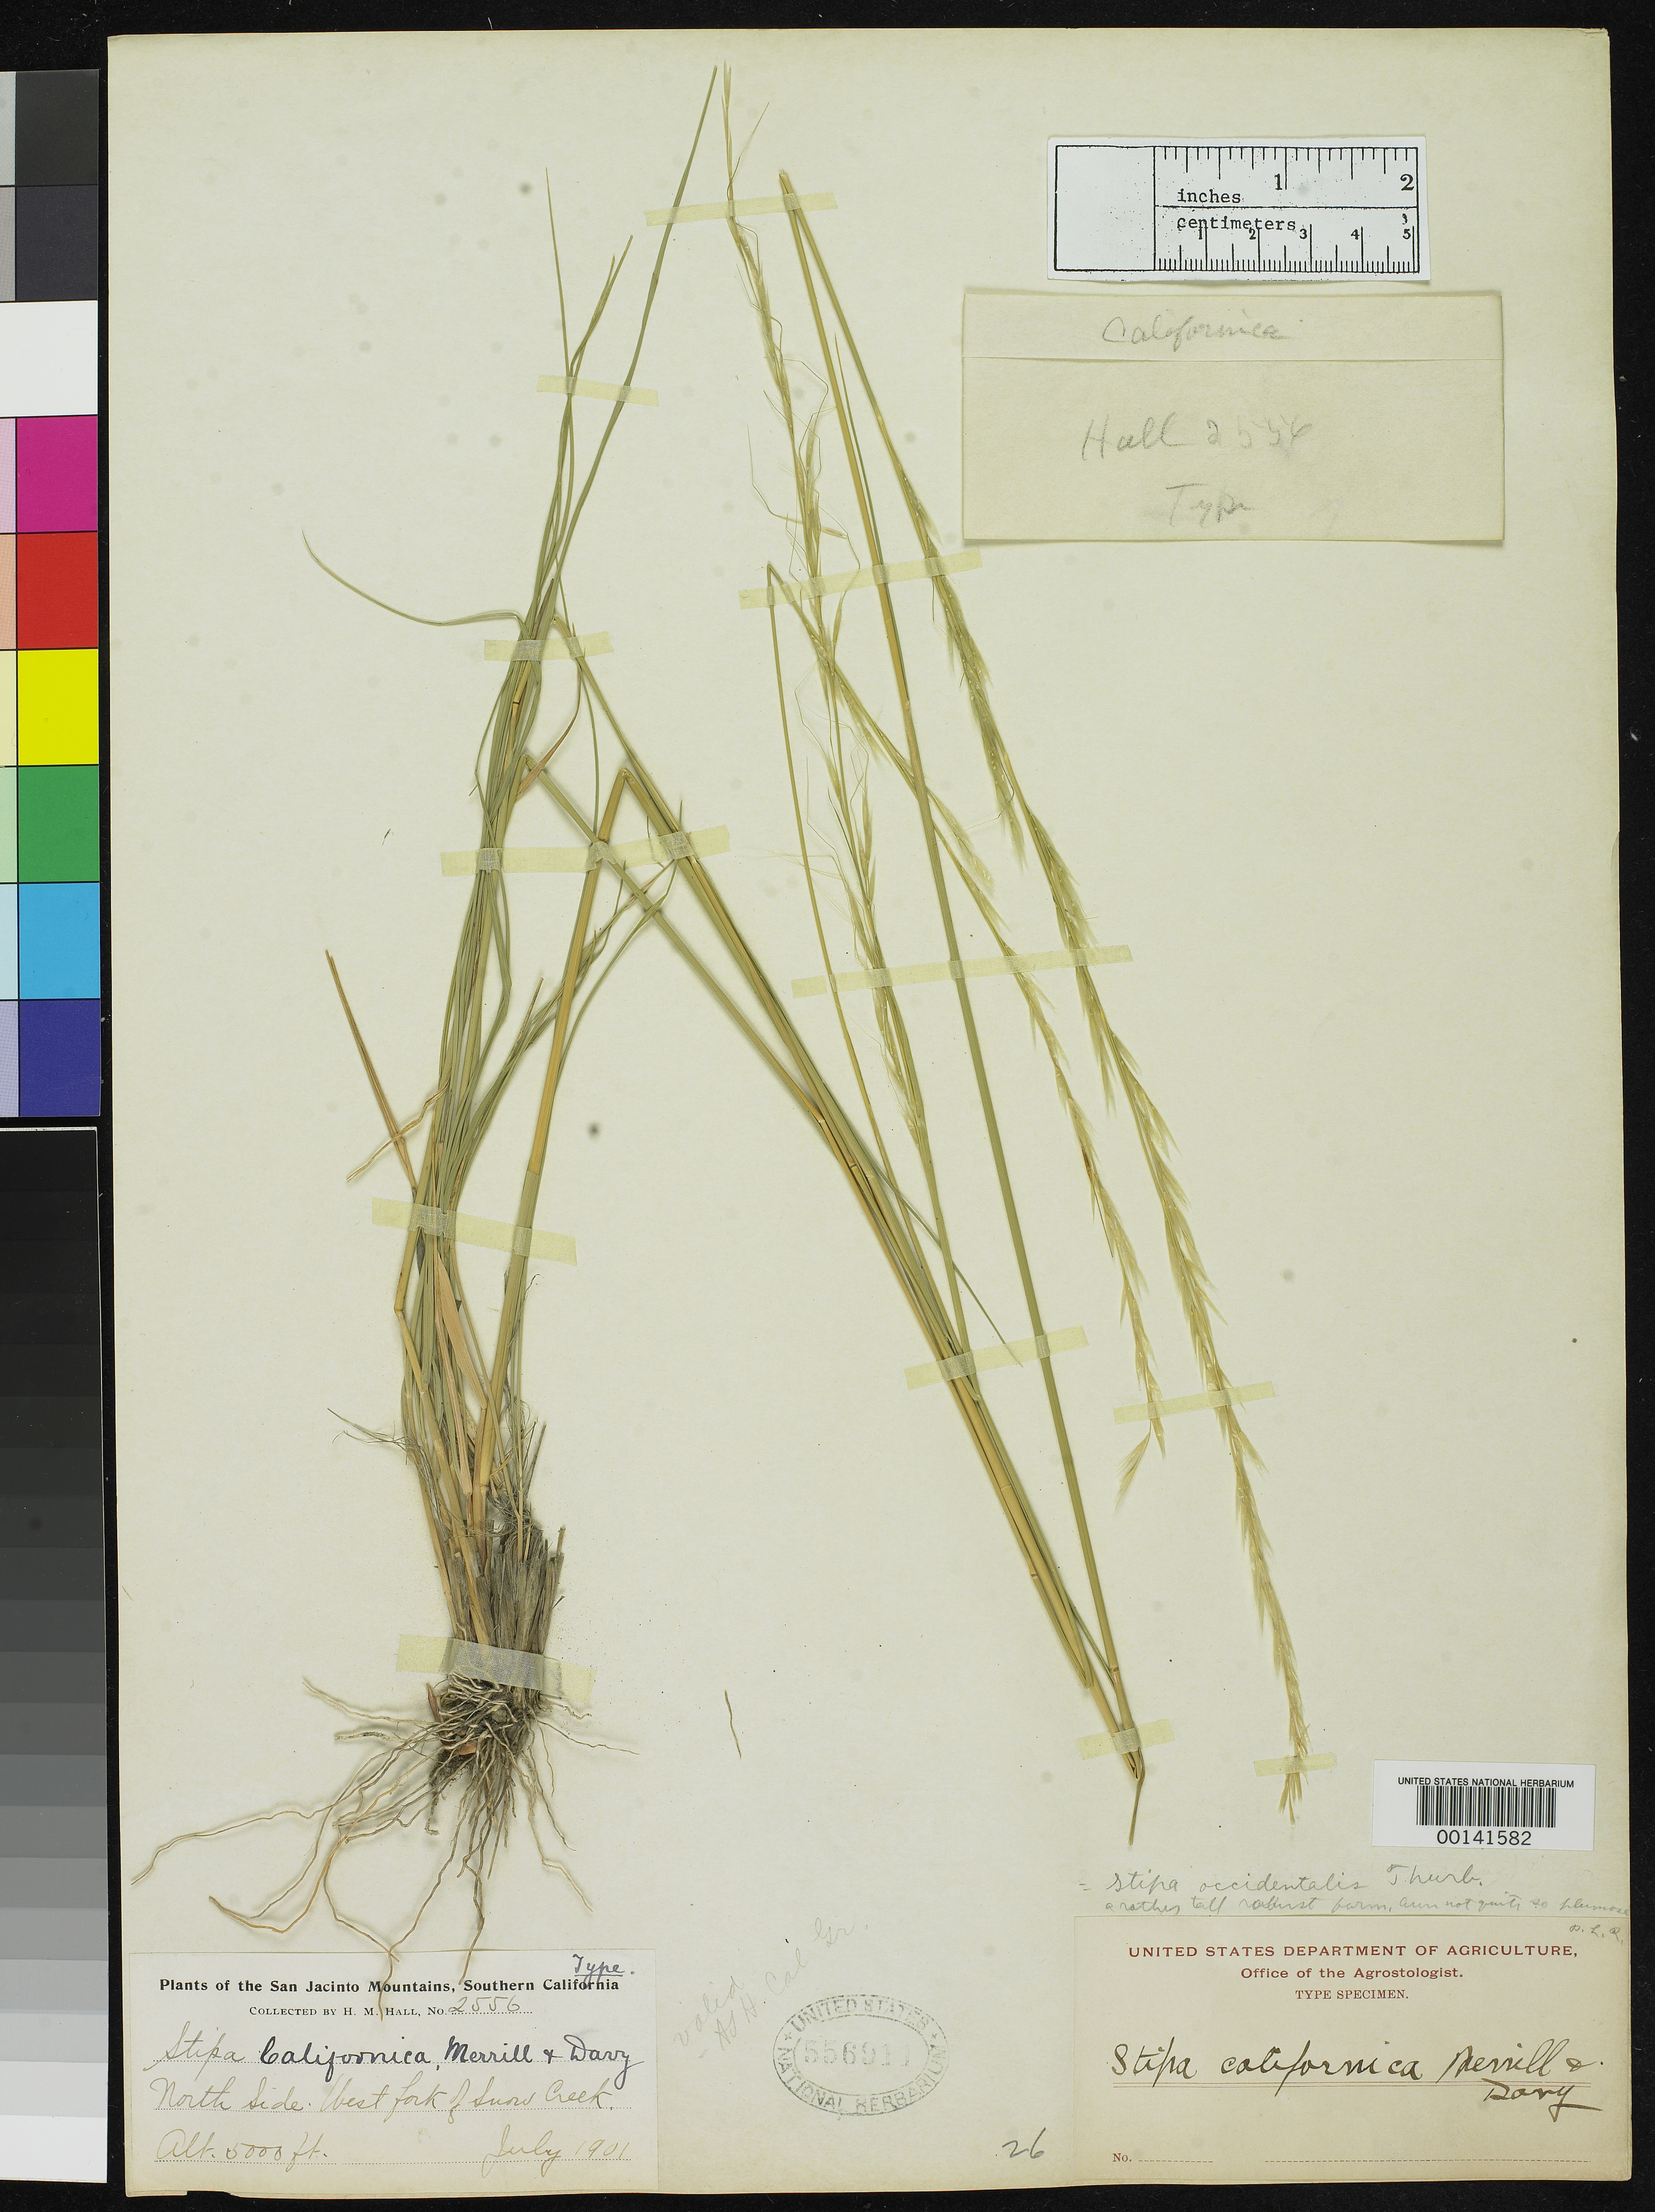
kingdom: Plantae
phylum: Tracheophyta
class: Liliopsida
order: Poales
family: Poaceae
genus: Stipa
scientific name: Stipa californica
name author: Merr. & Burtt Davy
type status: Isotype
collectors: H. M. Hall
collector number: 2556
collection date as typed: Jul 1901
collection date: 1901-07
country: United States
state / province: California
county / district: Riverside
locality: N side Fullers Ridge, San Jacinto Mts., W fork of Snow Creek; alt. 5000 ft.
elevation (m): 1524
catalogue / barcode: US 556911